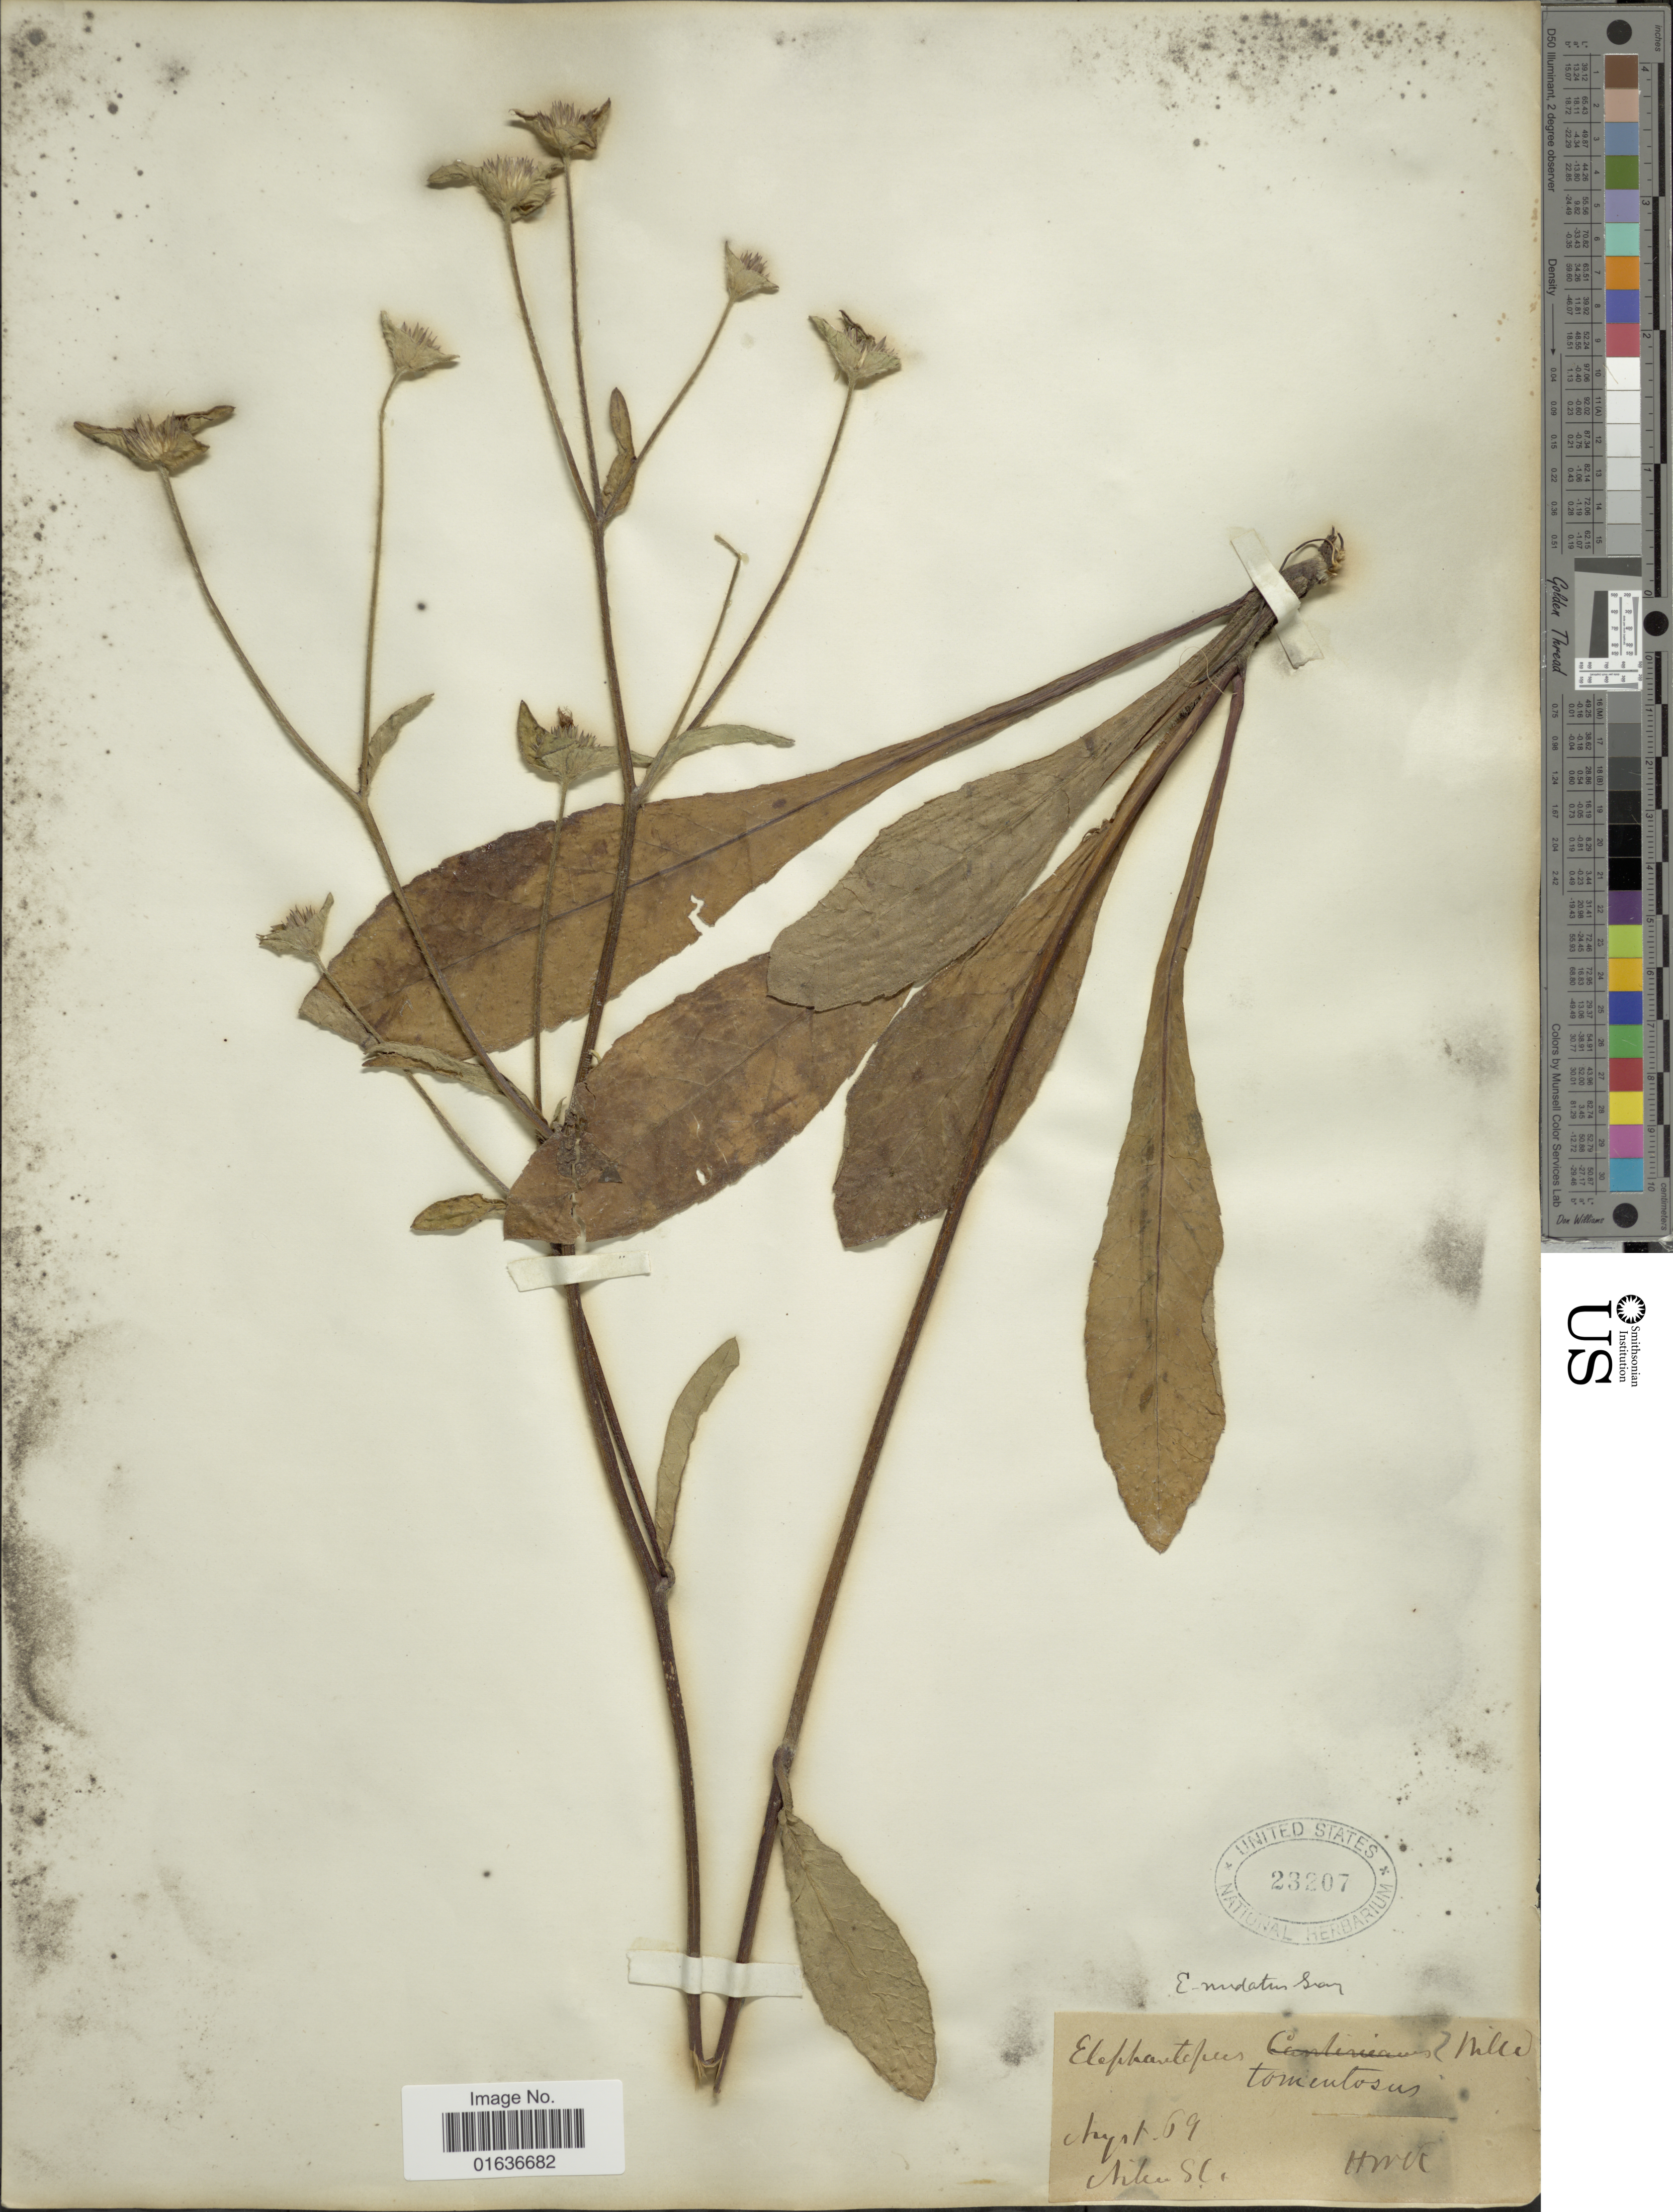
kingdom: Plantae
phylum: Tracheophyta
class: Magnoliopsida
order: Asterales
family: Asteraceae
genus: Elephantopus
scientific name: Elephantopus nudatus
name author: A. Gray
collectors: H. M. R.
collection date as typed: Transcribed d/m/y: /8/69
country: United States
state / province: South Carolina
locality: Aiken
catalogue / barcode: US 23207